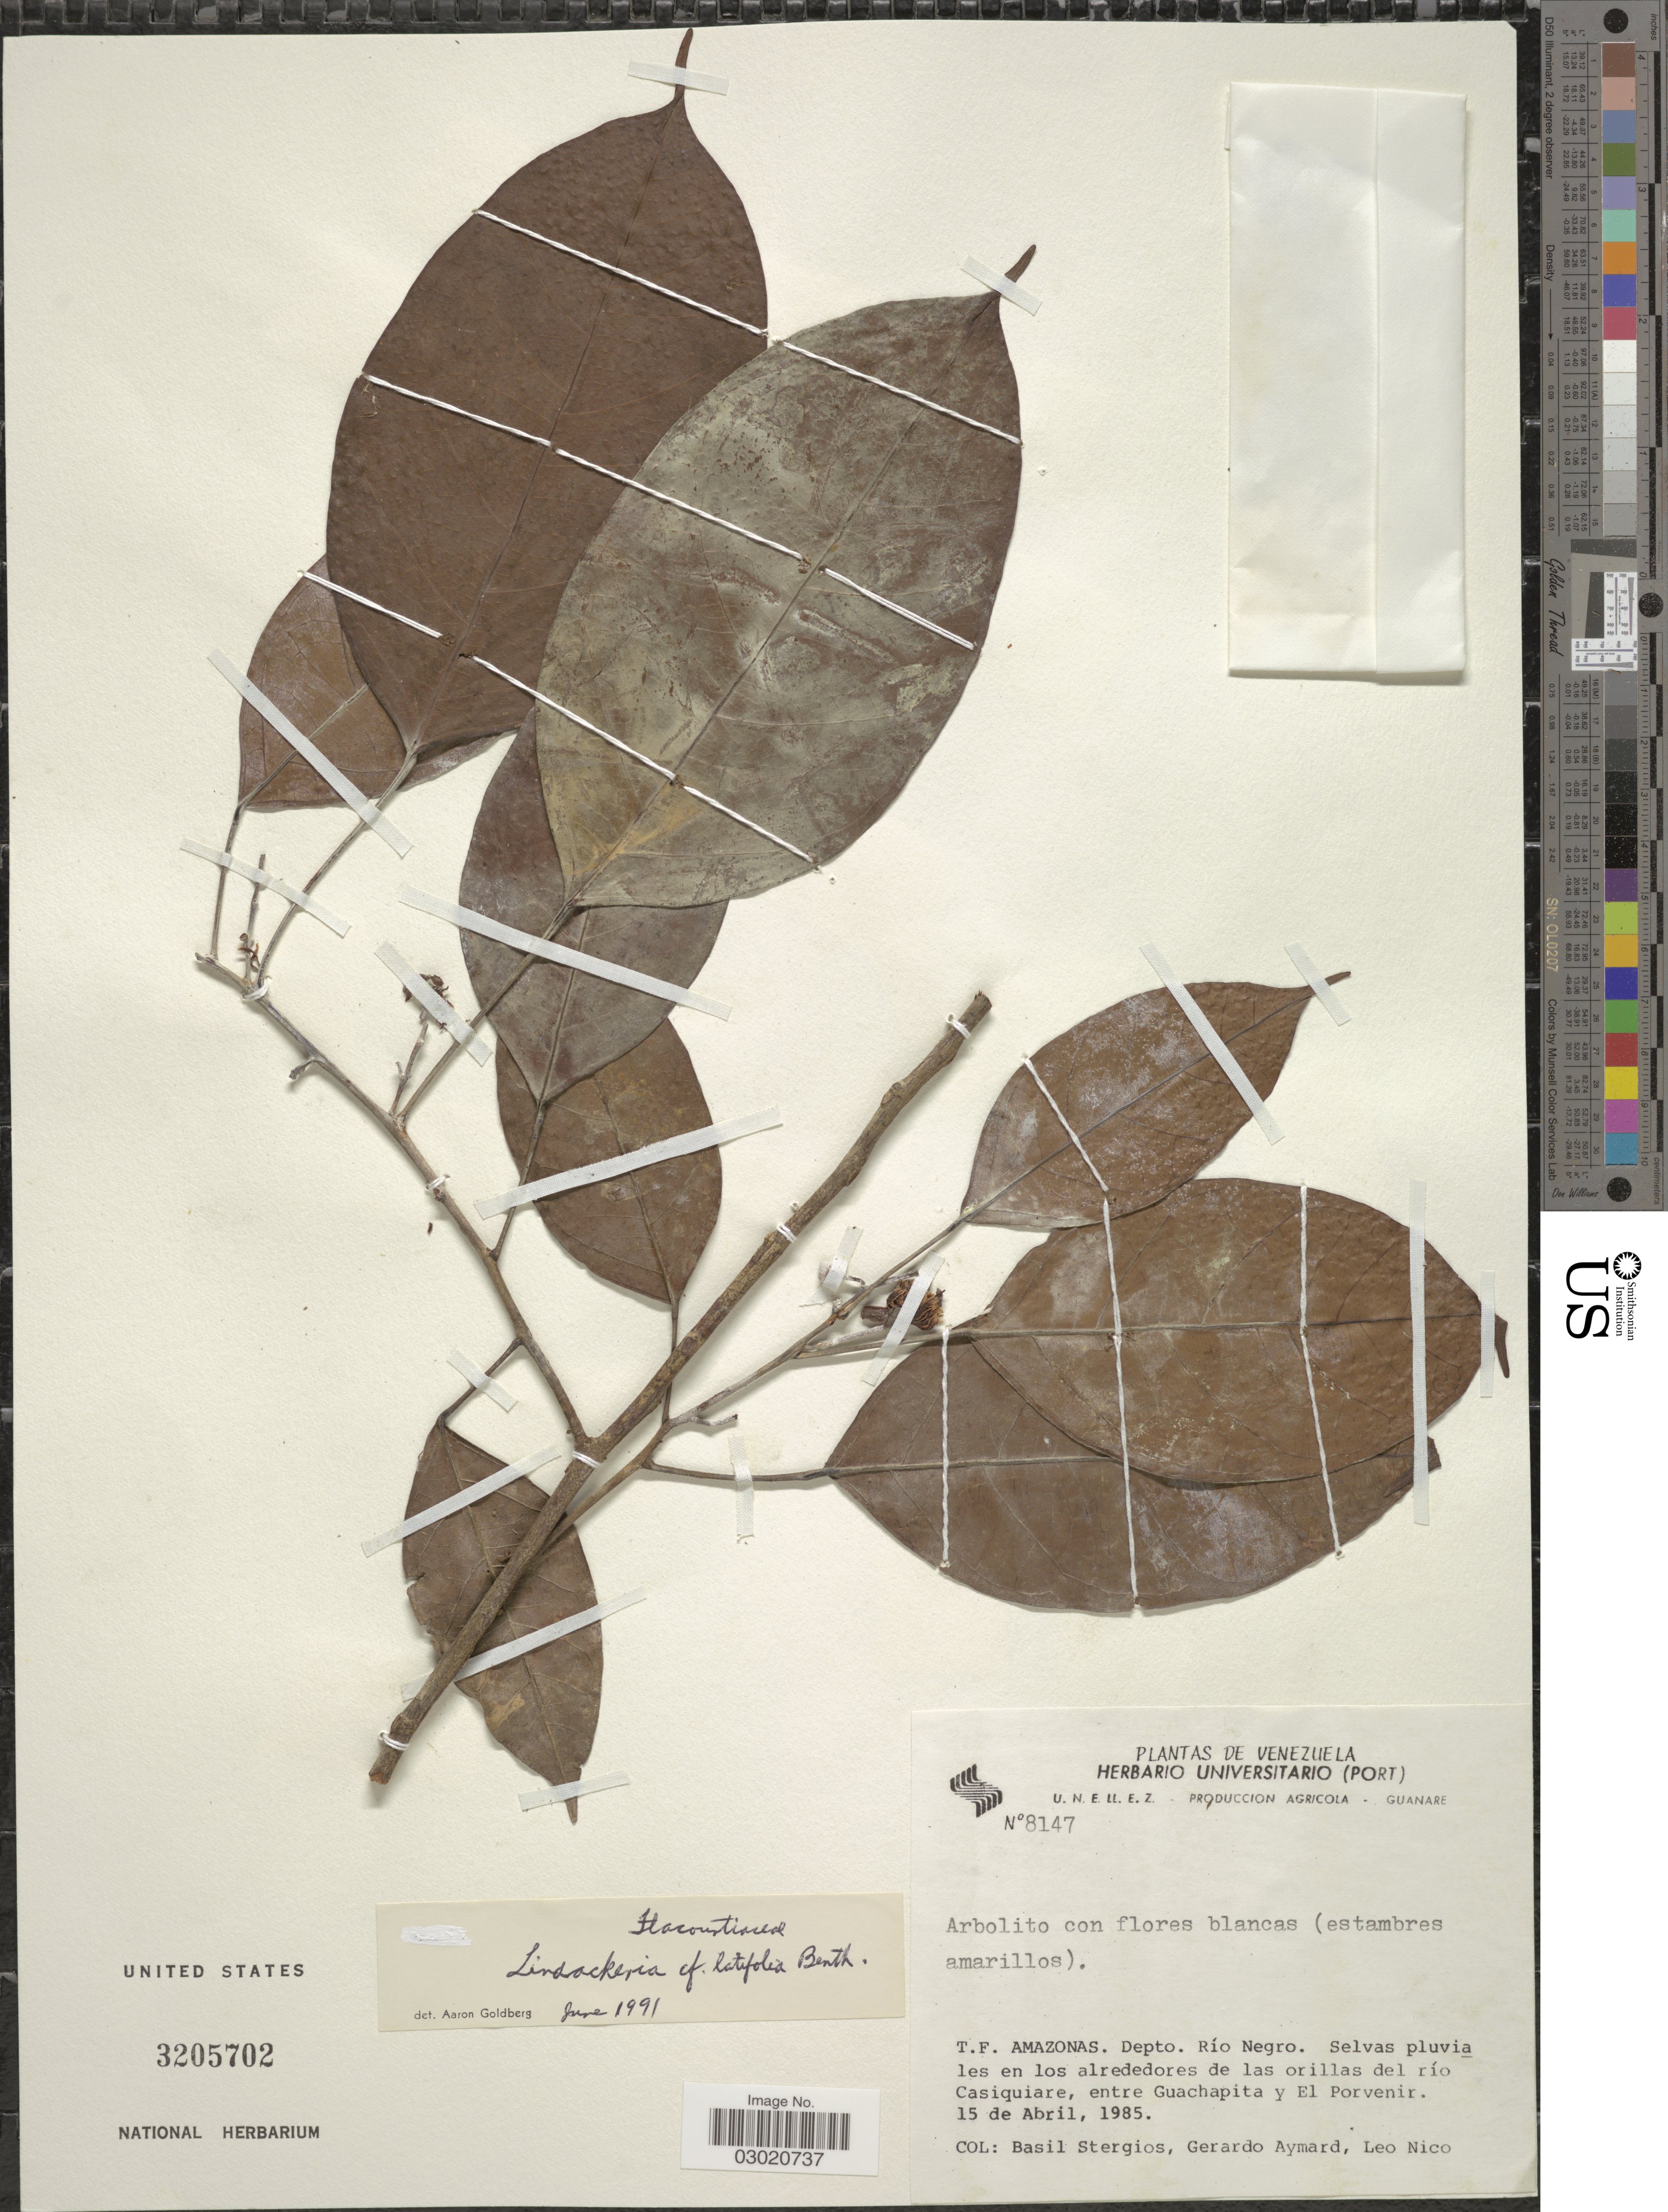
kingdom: Plantae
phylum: Tracheophyta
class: Magnoliopsida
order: Malpighiales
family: Achariaceae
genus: Lindackeria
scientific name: Lindackeria latifolia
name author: Benth.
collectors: B. G. Stergios, G. A. Aymard & L. Nico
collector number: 8147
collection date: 1985-04-15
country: Venezuela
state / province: Amazonas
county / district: Río Negro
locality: Rio Casiquiare, entre Guachapita y El Porvenir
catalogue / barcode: US 3205702